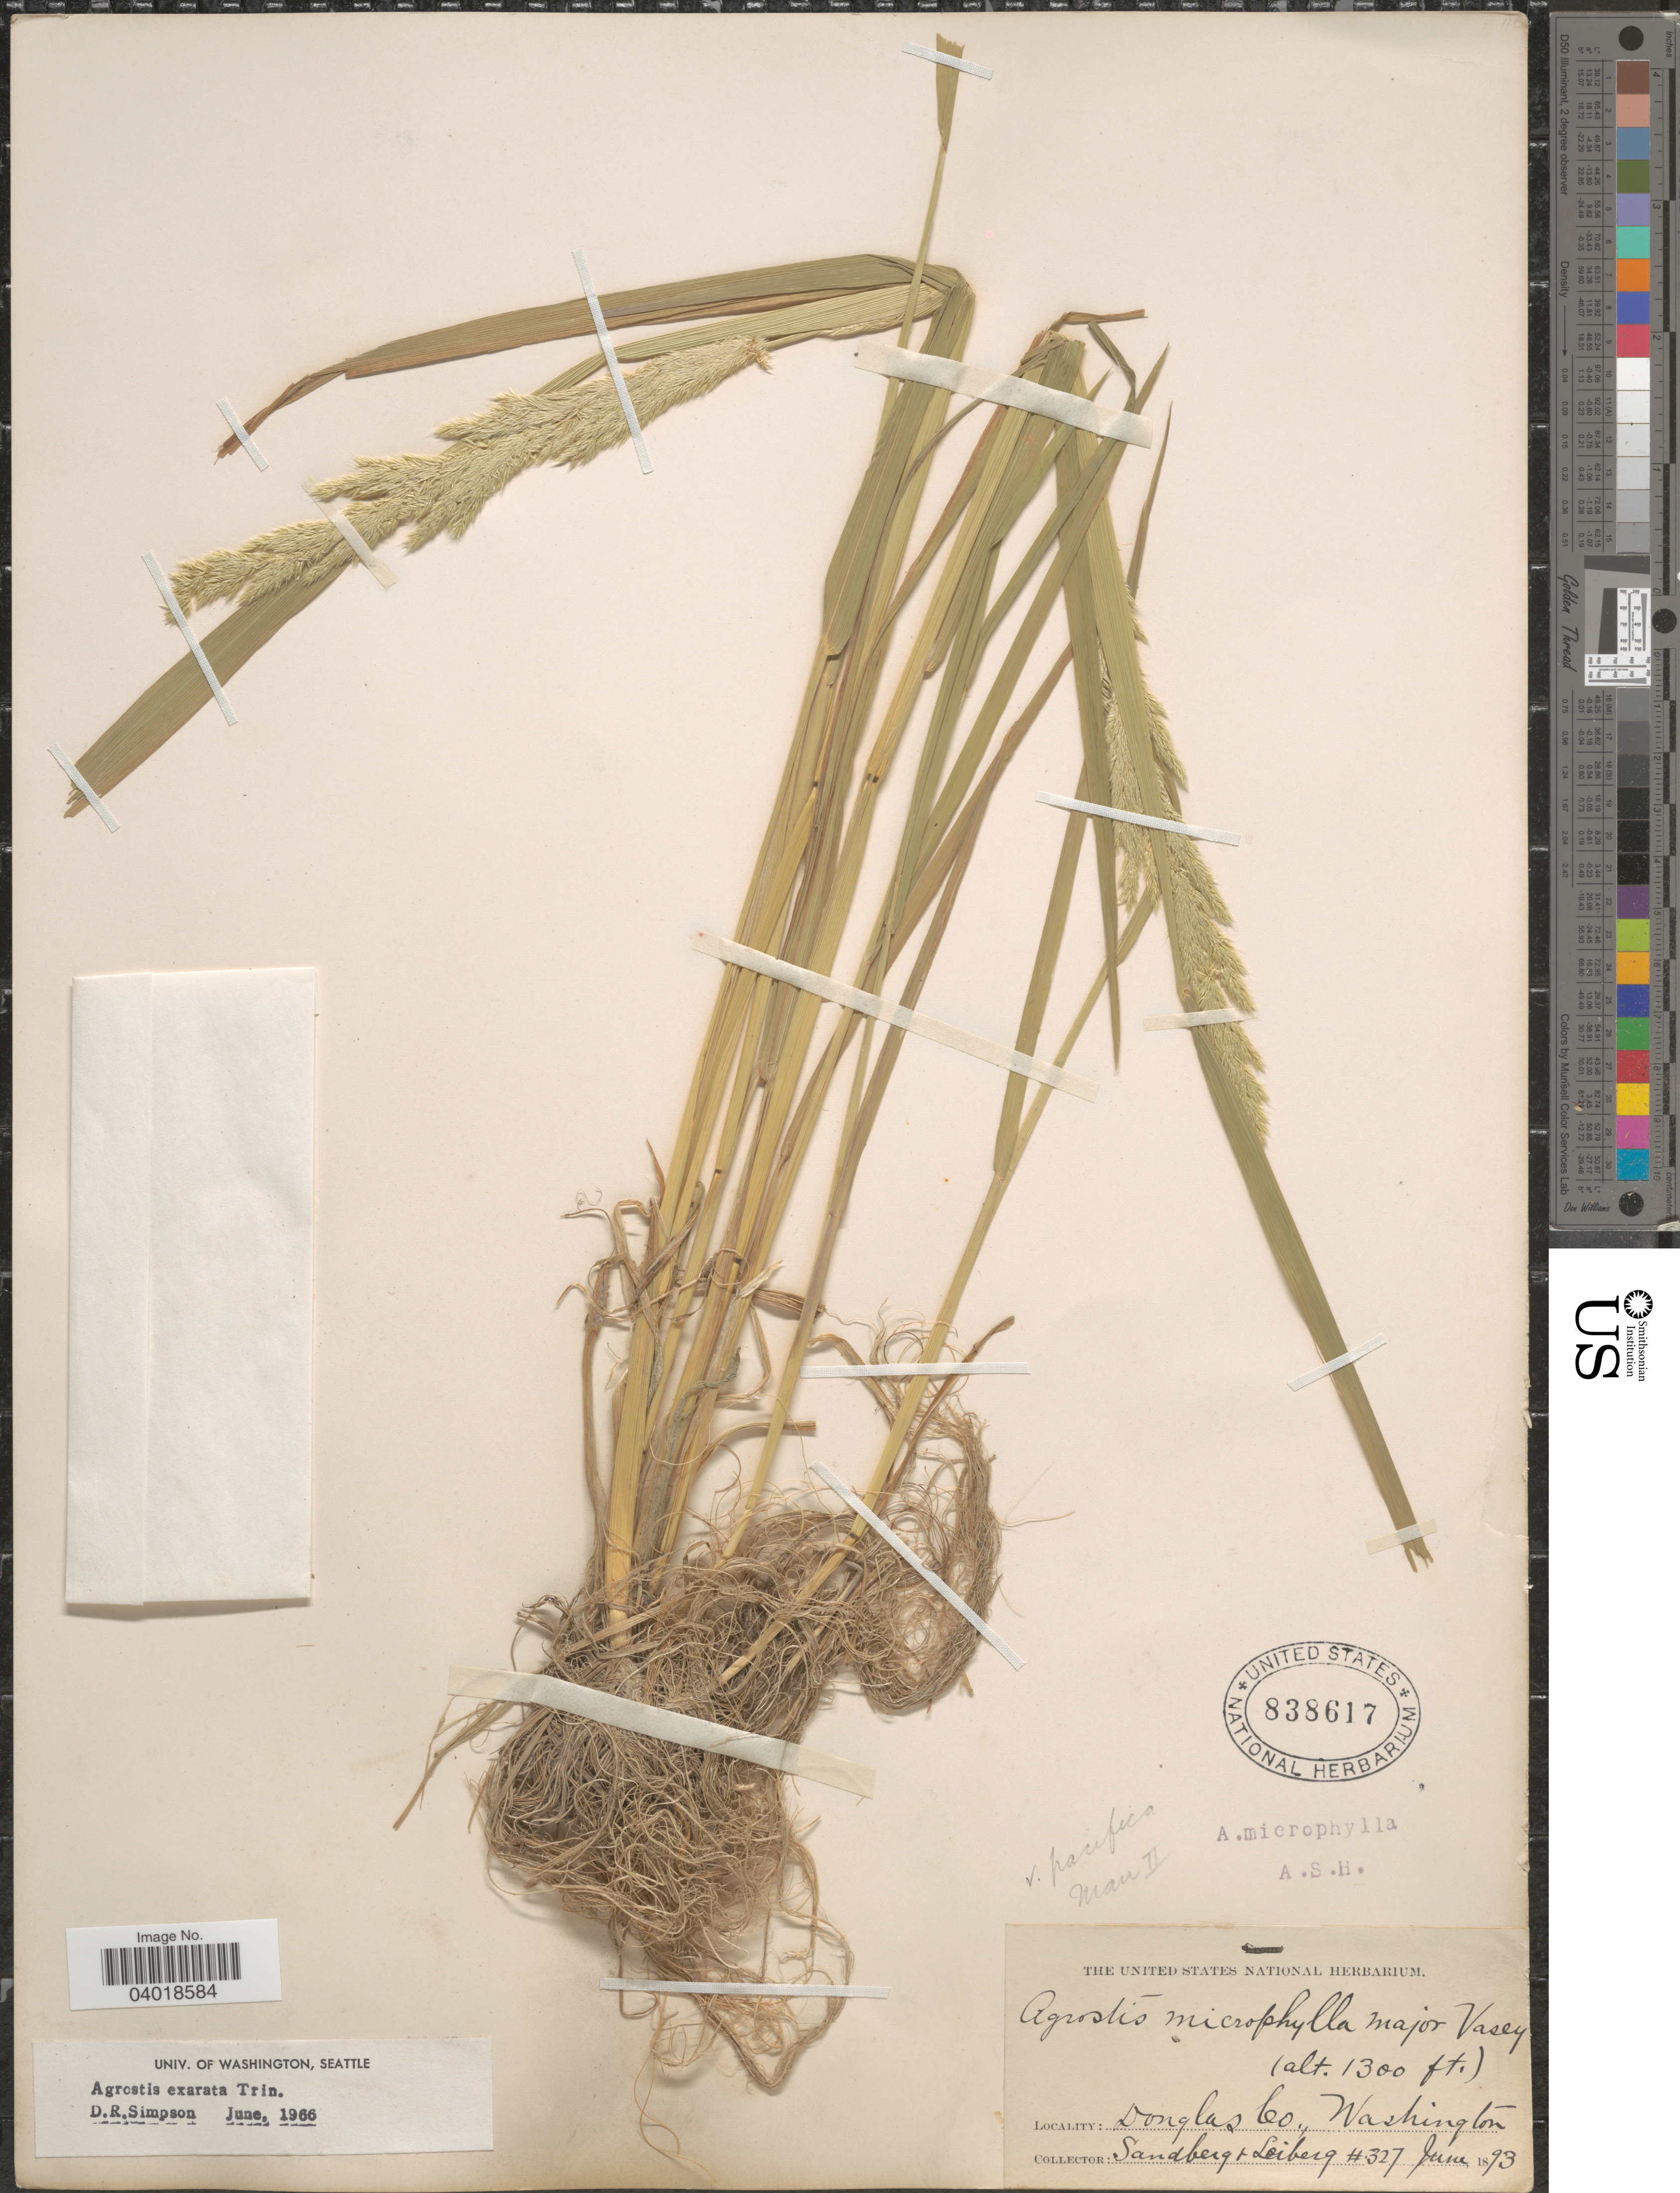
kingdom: Plantae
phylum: Tracheophyta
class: Liliopsida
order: Poales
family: Poaceae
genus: Agrostis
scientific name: Agrostis exarata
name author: Trin.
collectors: Sandberg & -. Leiberg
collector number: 327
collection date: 1893-06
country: United States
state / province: Washington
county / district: Douglas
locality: Douglas Co.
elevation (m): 396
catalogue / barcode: US 838617